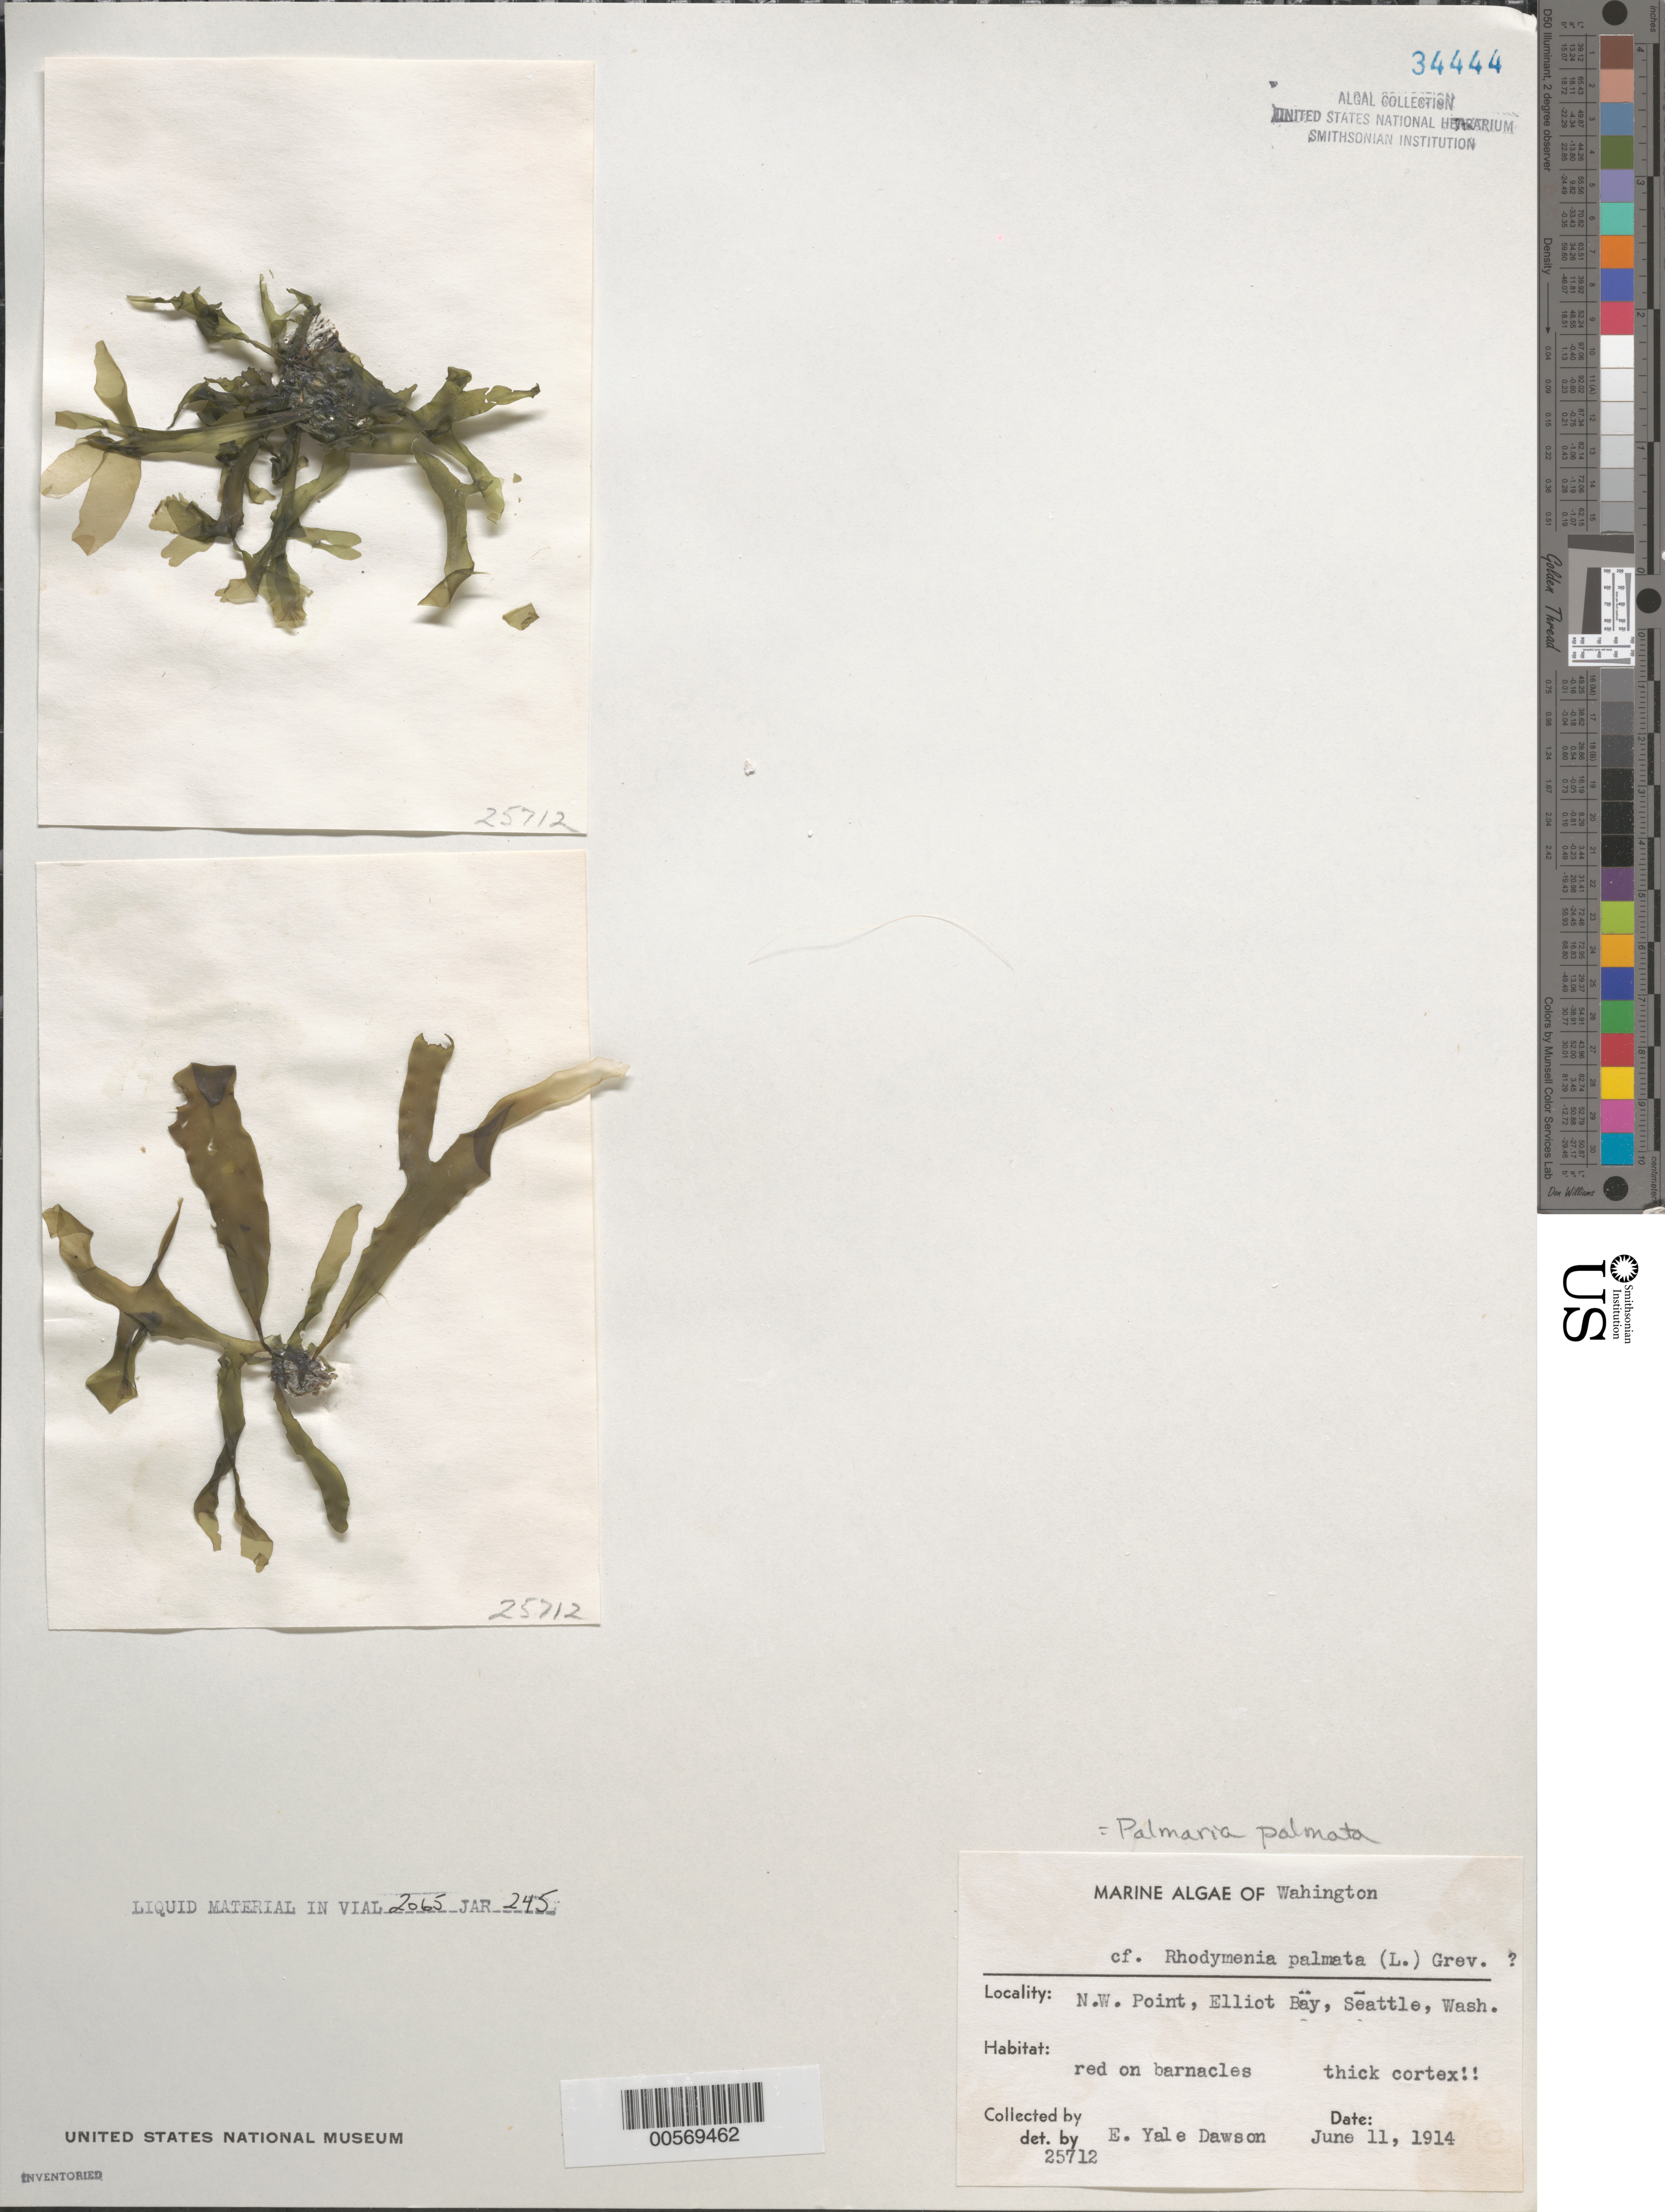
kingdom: Plantae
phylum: Rhodophyta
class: Florideophyceae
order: Palmariales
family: Palmariaceae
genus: Palmaria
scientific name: Palmaria palmata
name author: (L.) F. Weber & D. Mohr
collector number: EYD 25712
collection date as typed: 11 Jul 1914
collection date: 1914-07-11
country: United States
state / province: Washington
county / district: King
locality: Northwest Point, Elliott Bay, Seattle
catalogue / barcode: US 34444